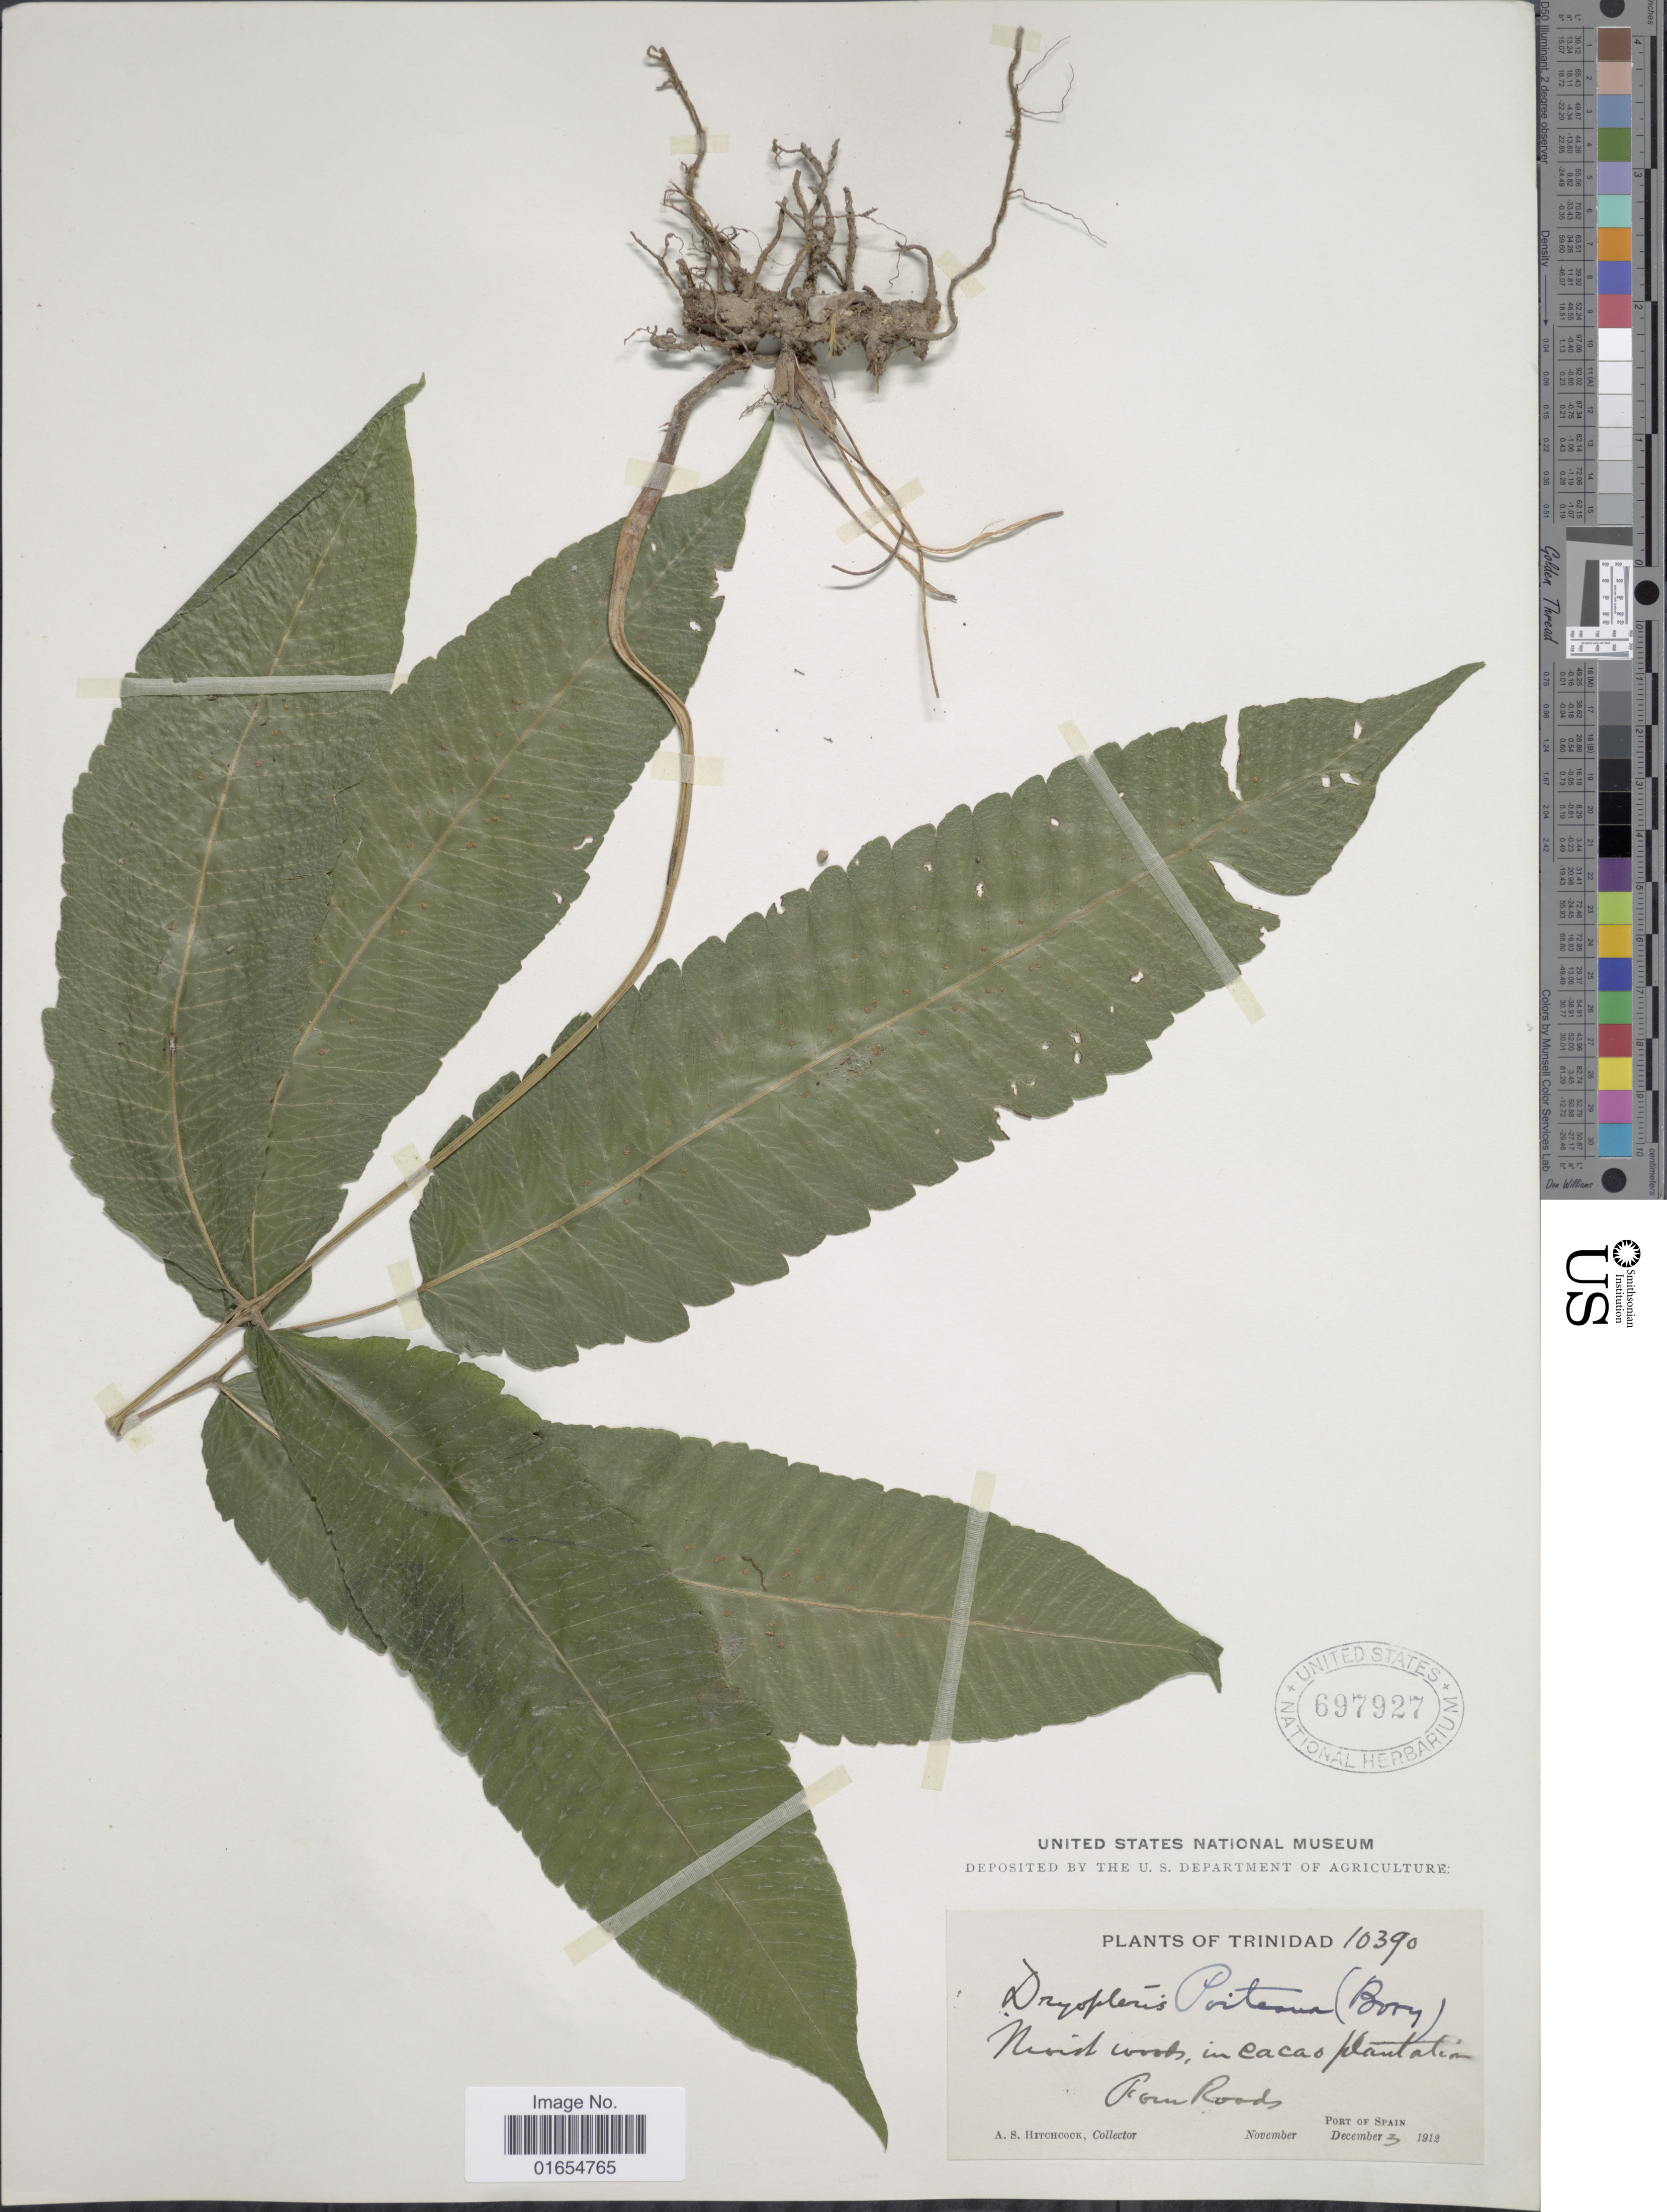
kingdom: Plantae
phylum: Tracheophyta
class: Polypodiopsida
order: Polypodiales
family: Thelypteridaceae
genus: Goniopteris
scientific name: Goniopteris poiteana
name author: (Bory) Ching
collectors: A. S. Hitchcock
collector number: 10390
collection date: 1912-11-03/1912-12-03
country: Trinidad and Tobago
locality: Trinidad, Moist woods, in cacao plantation, Four roads, Port of Spain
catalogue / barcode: US 697927